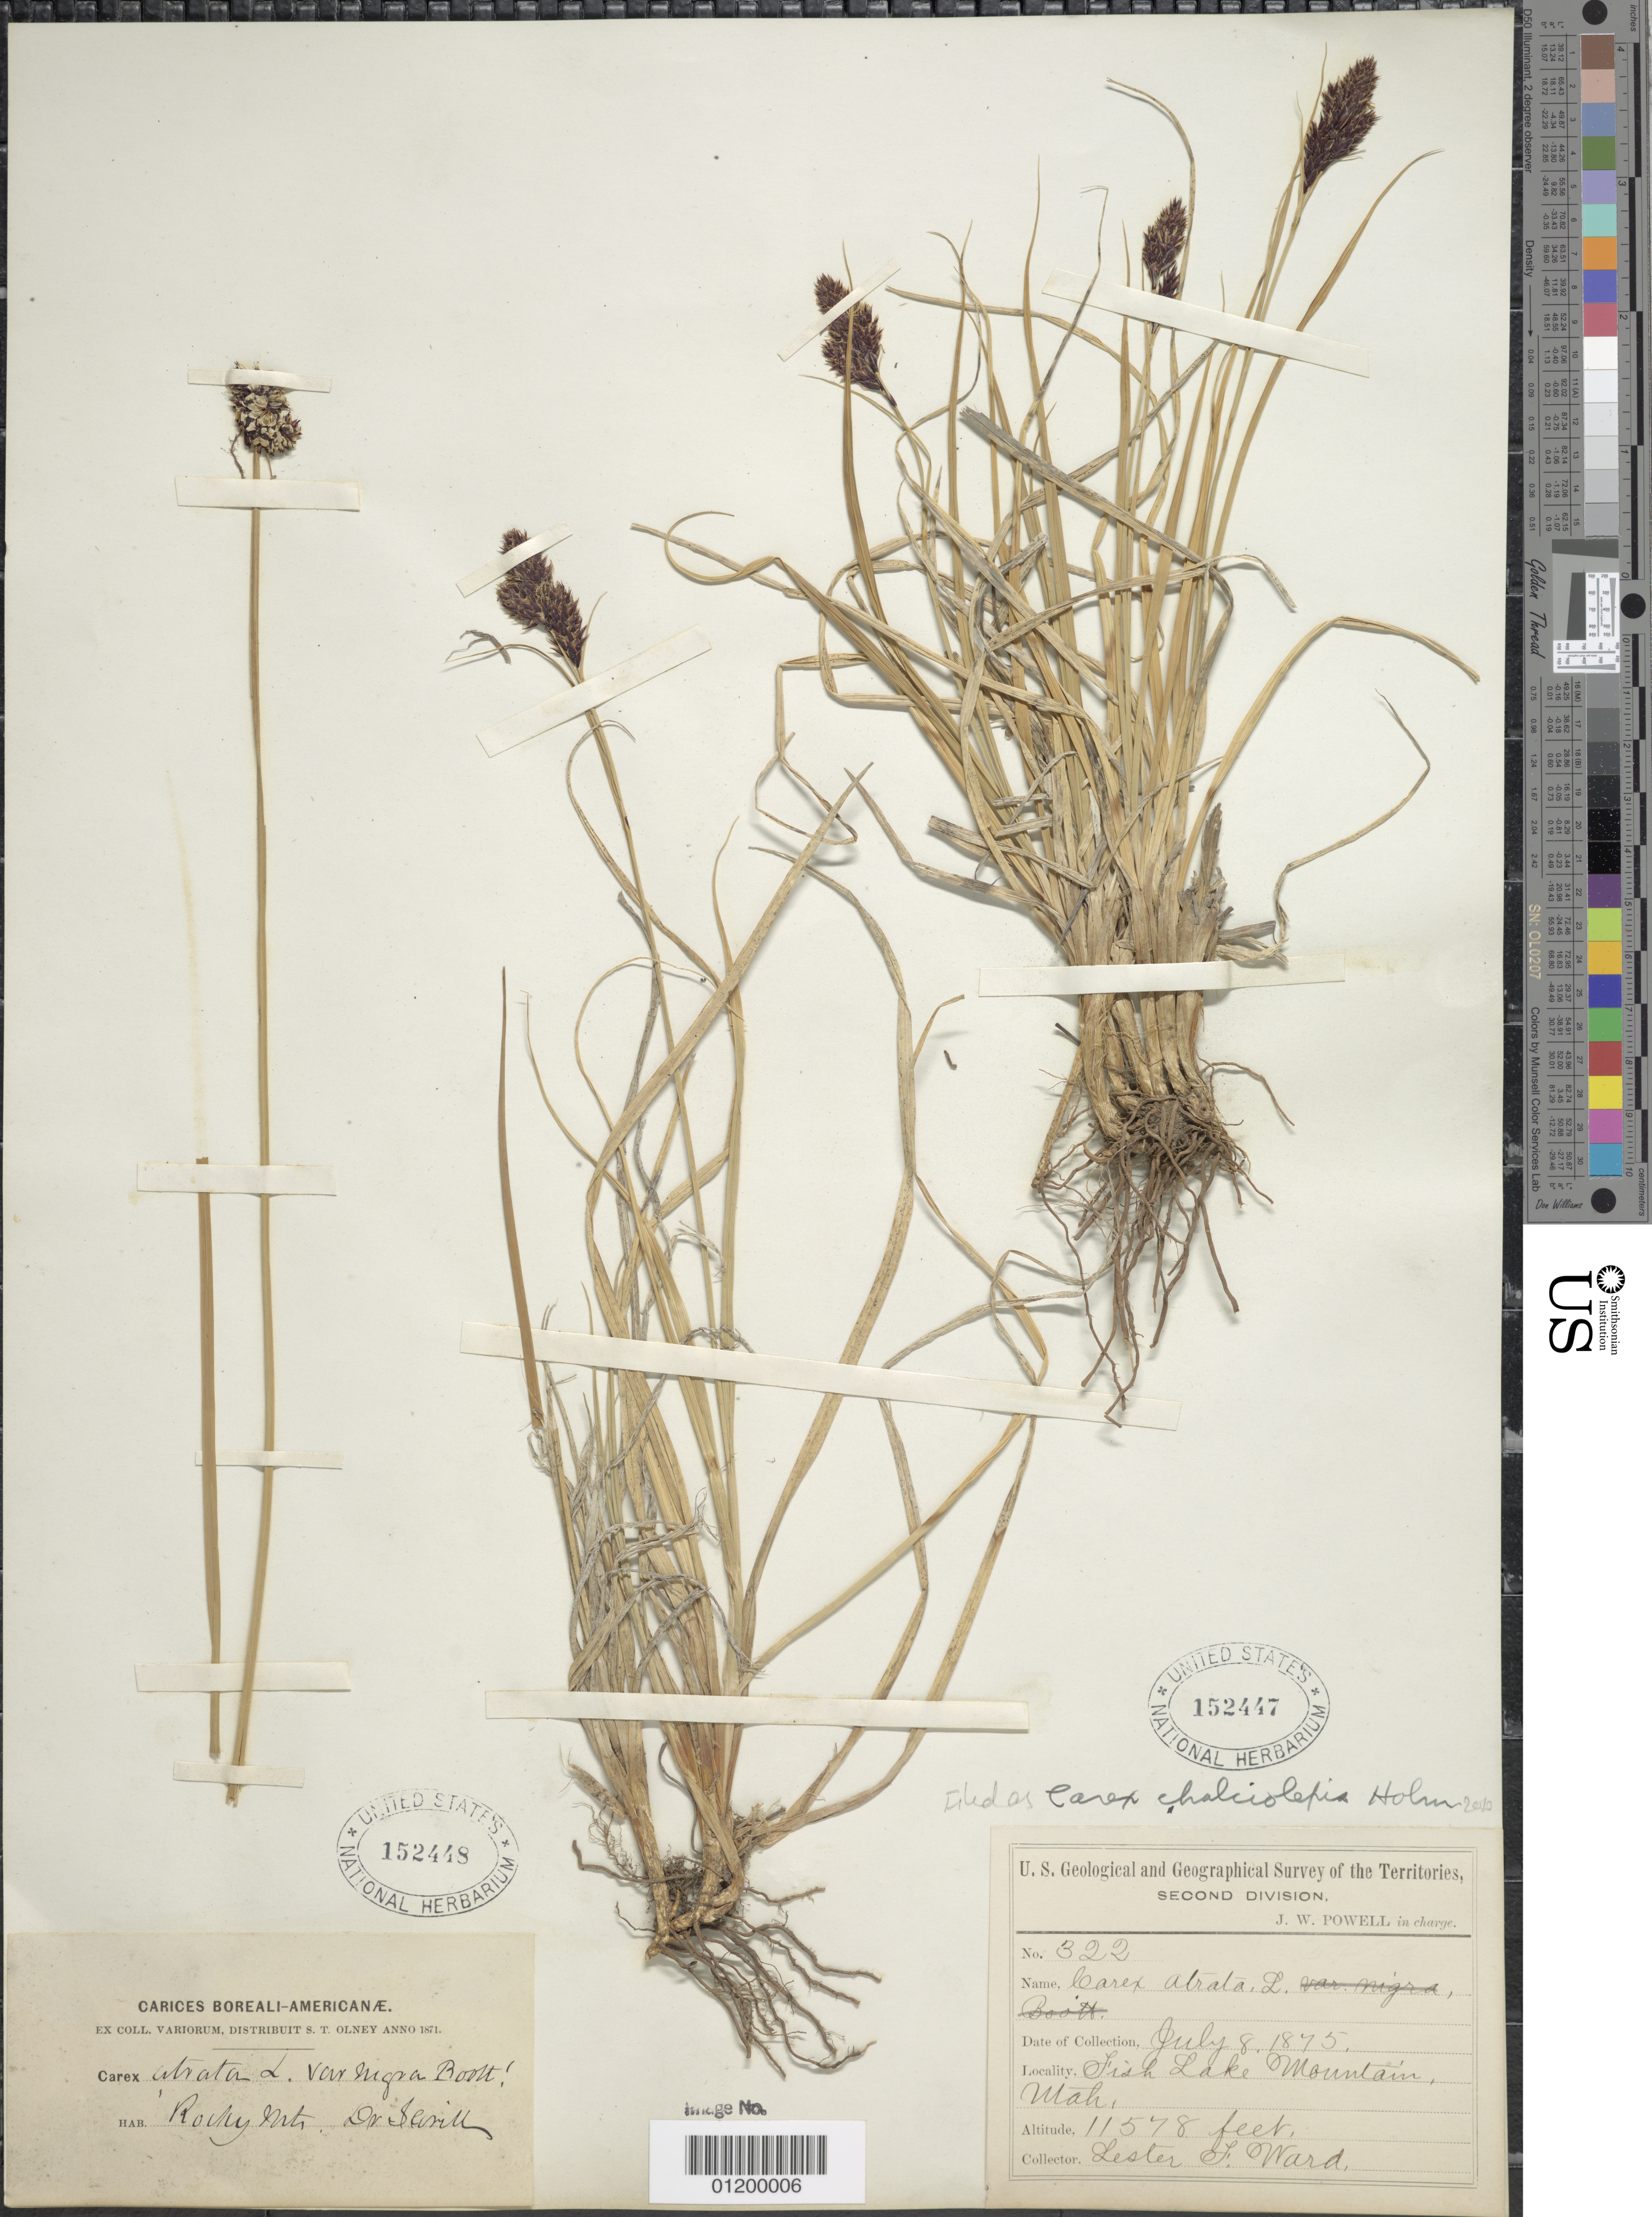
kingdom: Plantae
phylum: Tracheophyta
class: Liliopsida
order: Poales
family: Cyperaceae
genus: Carex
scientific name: Carex chalciolepis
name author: Holm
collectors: L. F. Ward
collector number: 322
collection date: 1875-07-08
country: United States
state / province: Utah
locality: Fish Lake Mountain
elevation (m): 3529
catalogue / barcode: US 152447